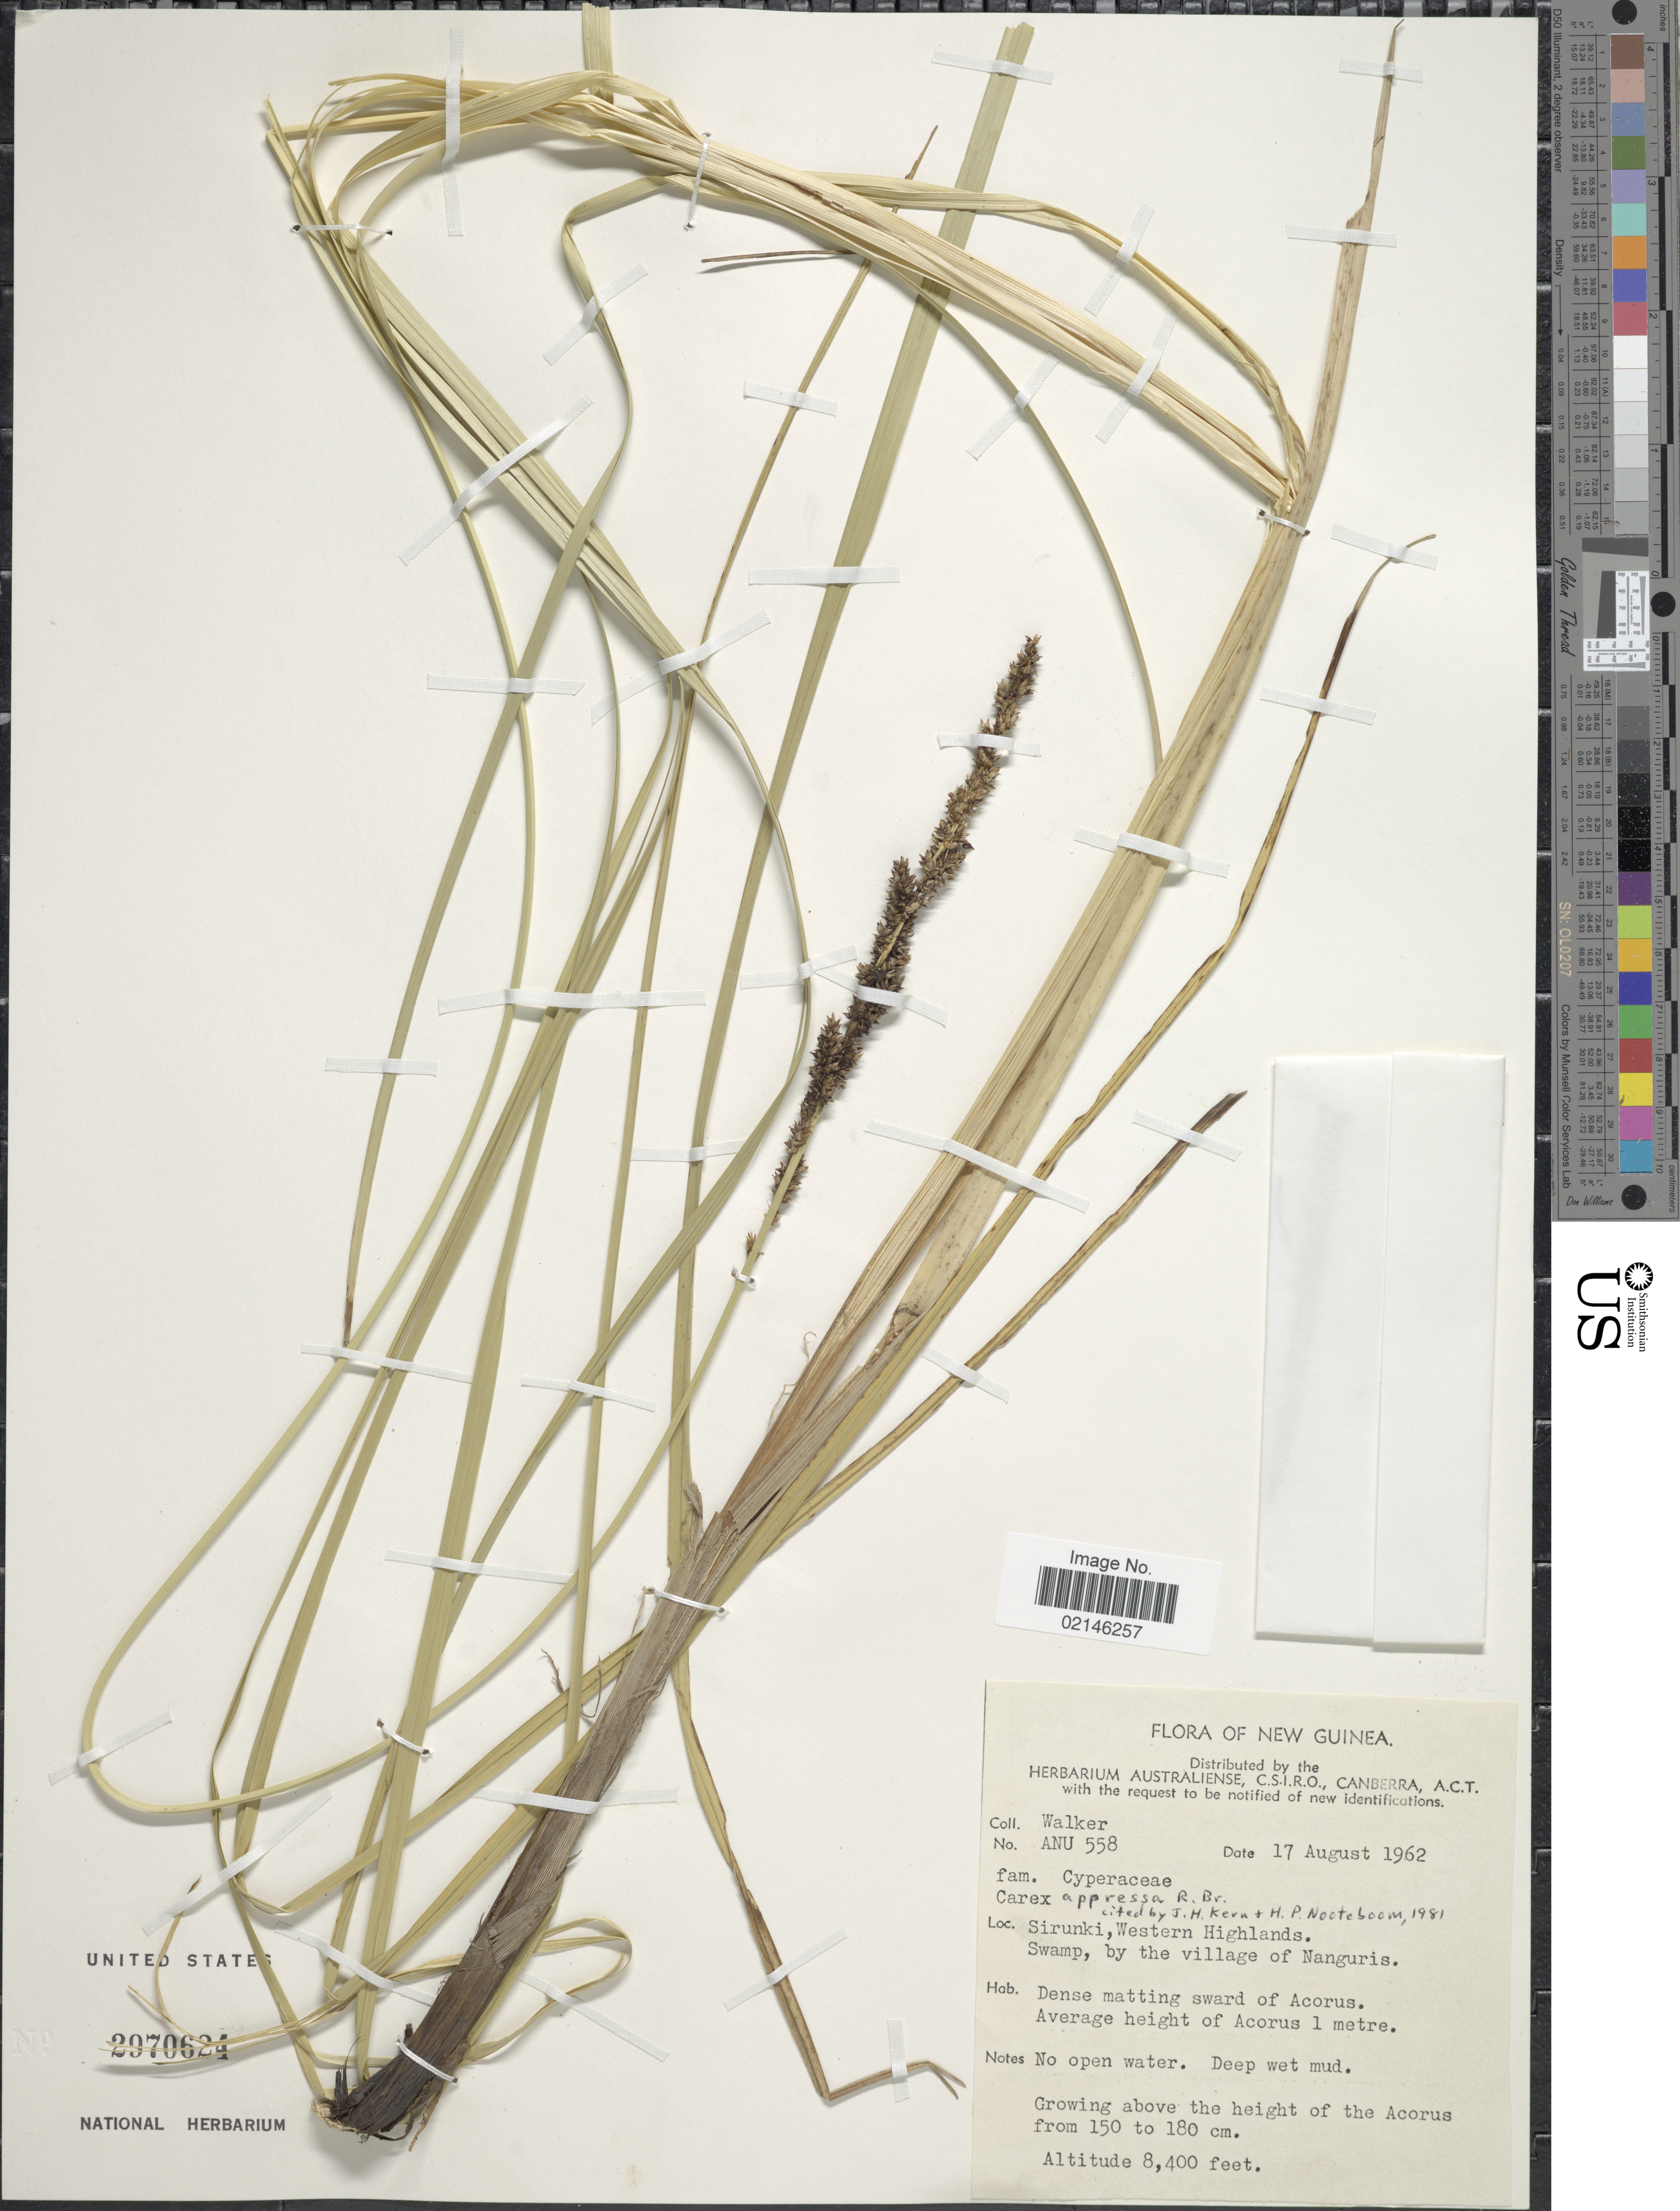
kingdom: Plantae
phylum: Tracheophyta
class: Liliopsida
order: Poales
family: Cyperaceae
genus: Carex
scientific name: Carex appressa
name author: R. Br.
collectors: -. Walker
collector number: ANU 558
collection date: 1962-08-17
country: Papua New Guinea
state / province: Western Highlands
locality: New Guinea. Sirunki. Swamp, by the village of Nanguris.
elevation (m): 2560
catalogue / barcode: US 2070624